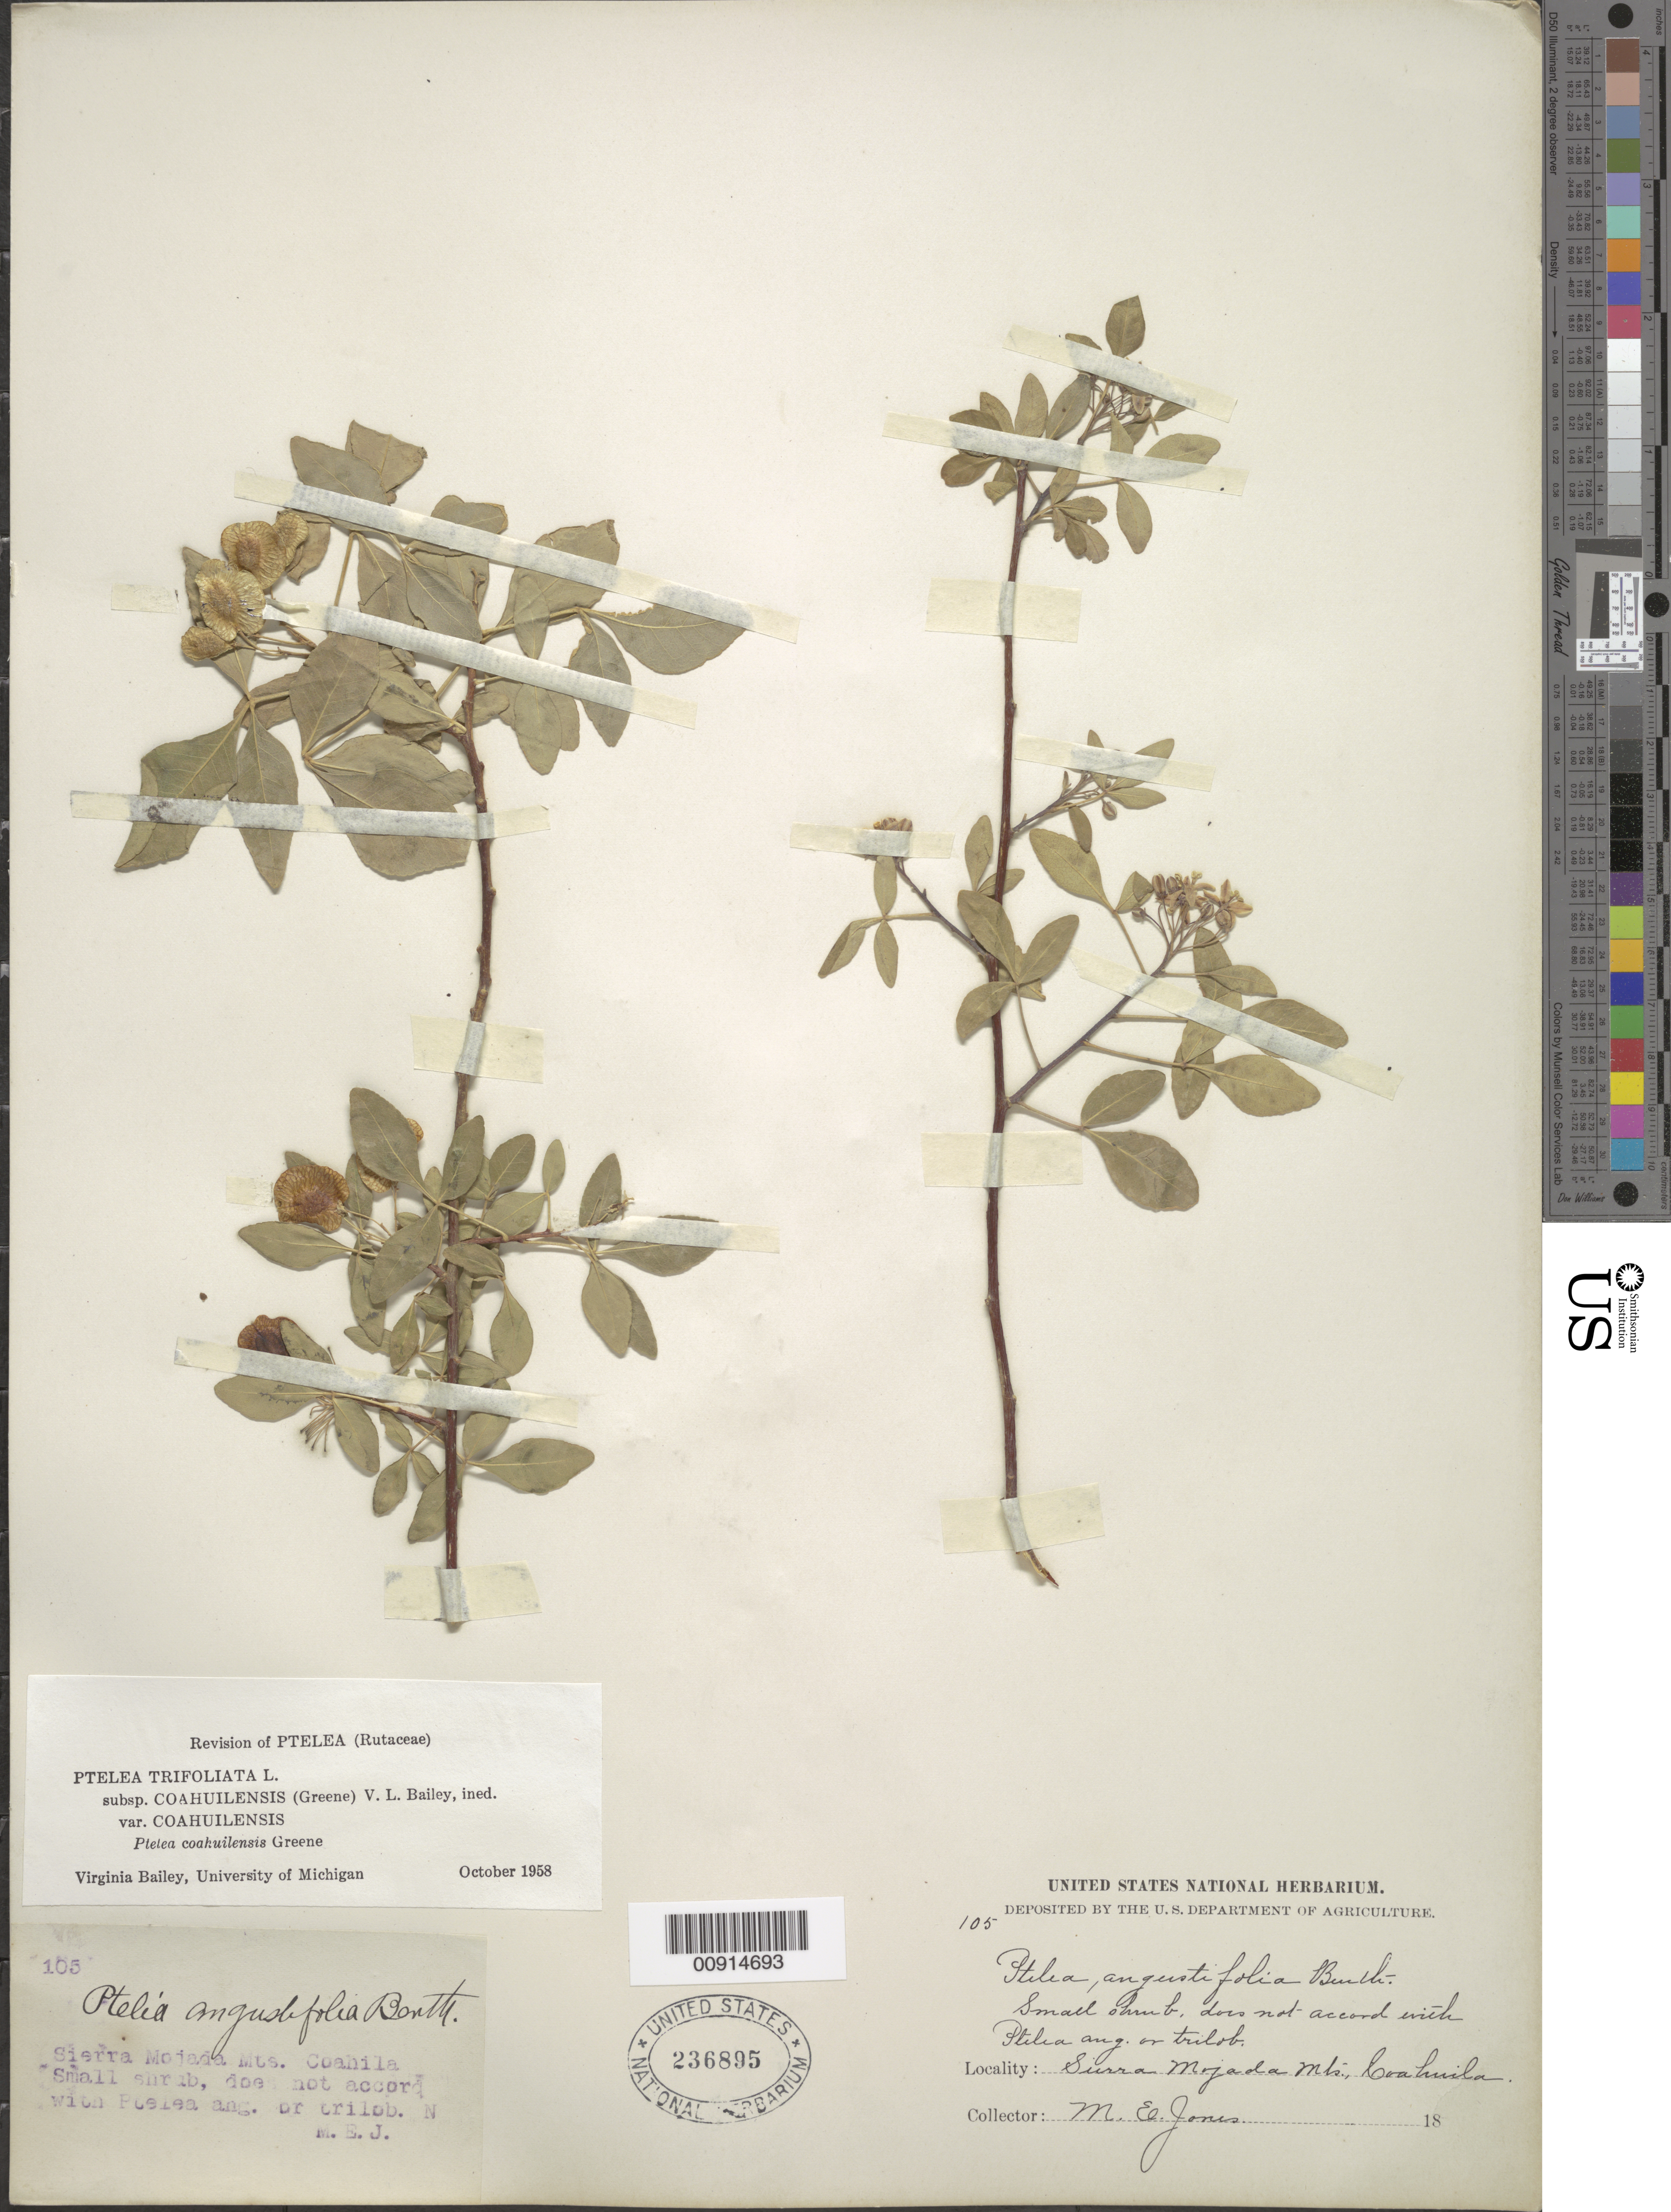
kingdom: Plantae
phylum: Tracheophyta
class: Magnoliopsida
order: Sapindales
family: Rutaceae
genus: Ptelea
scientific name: Ptelea trifoliata subsp. coahuilensis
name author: (Greene) V. L. Bailey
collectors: M. E. Jones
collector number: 105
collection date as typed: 18--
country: Mexico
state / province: Coahuila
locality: Sierra Mojada Mts., Coahuila.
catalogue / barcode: US 236895